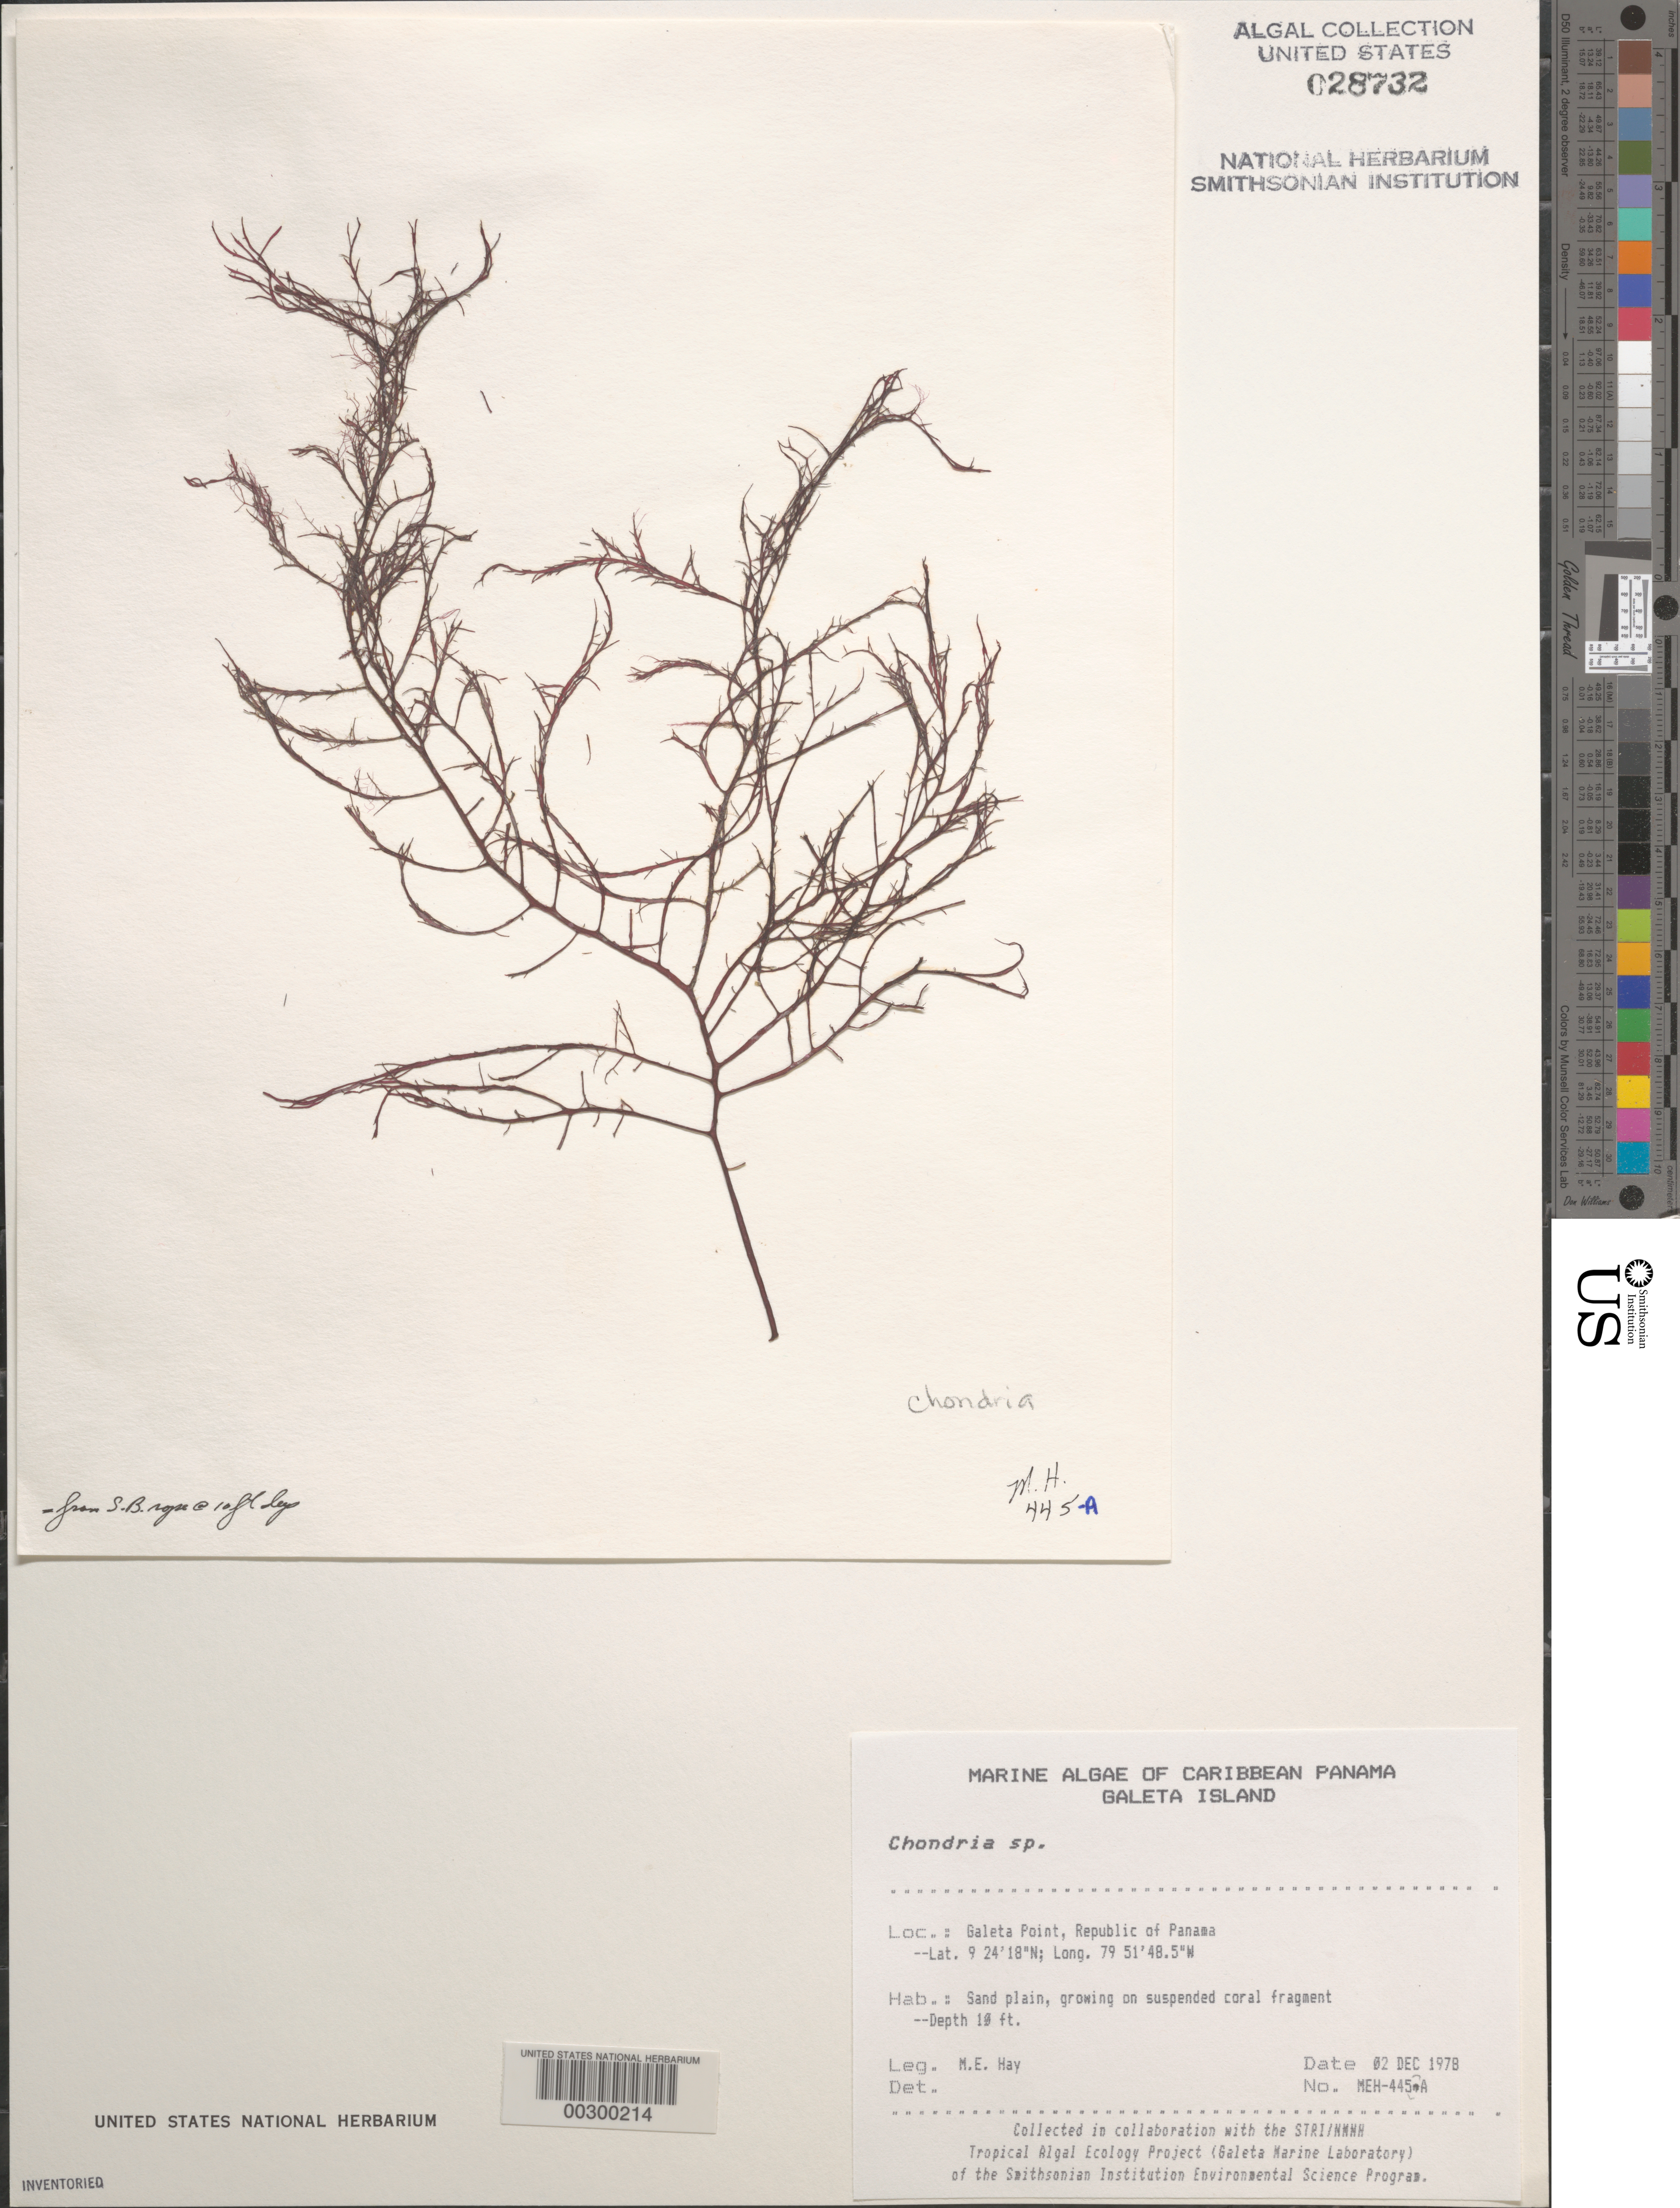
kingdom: Plantae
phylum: Rhodophyta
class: Florideophyceae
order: Ceramiales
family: Rhodomelaceae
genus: Chondria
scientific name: Chondria sp.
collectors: M. E. Hay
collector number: MEH-445a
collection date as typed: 02 Dec 1978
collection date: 1978-12-02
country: Panama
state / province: Colón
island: Galeta Island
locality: Galeta Point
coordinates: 9 24' 18" N, 79 51' 48.5" W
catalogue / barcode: US 28732